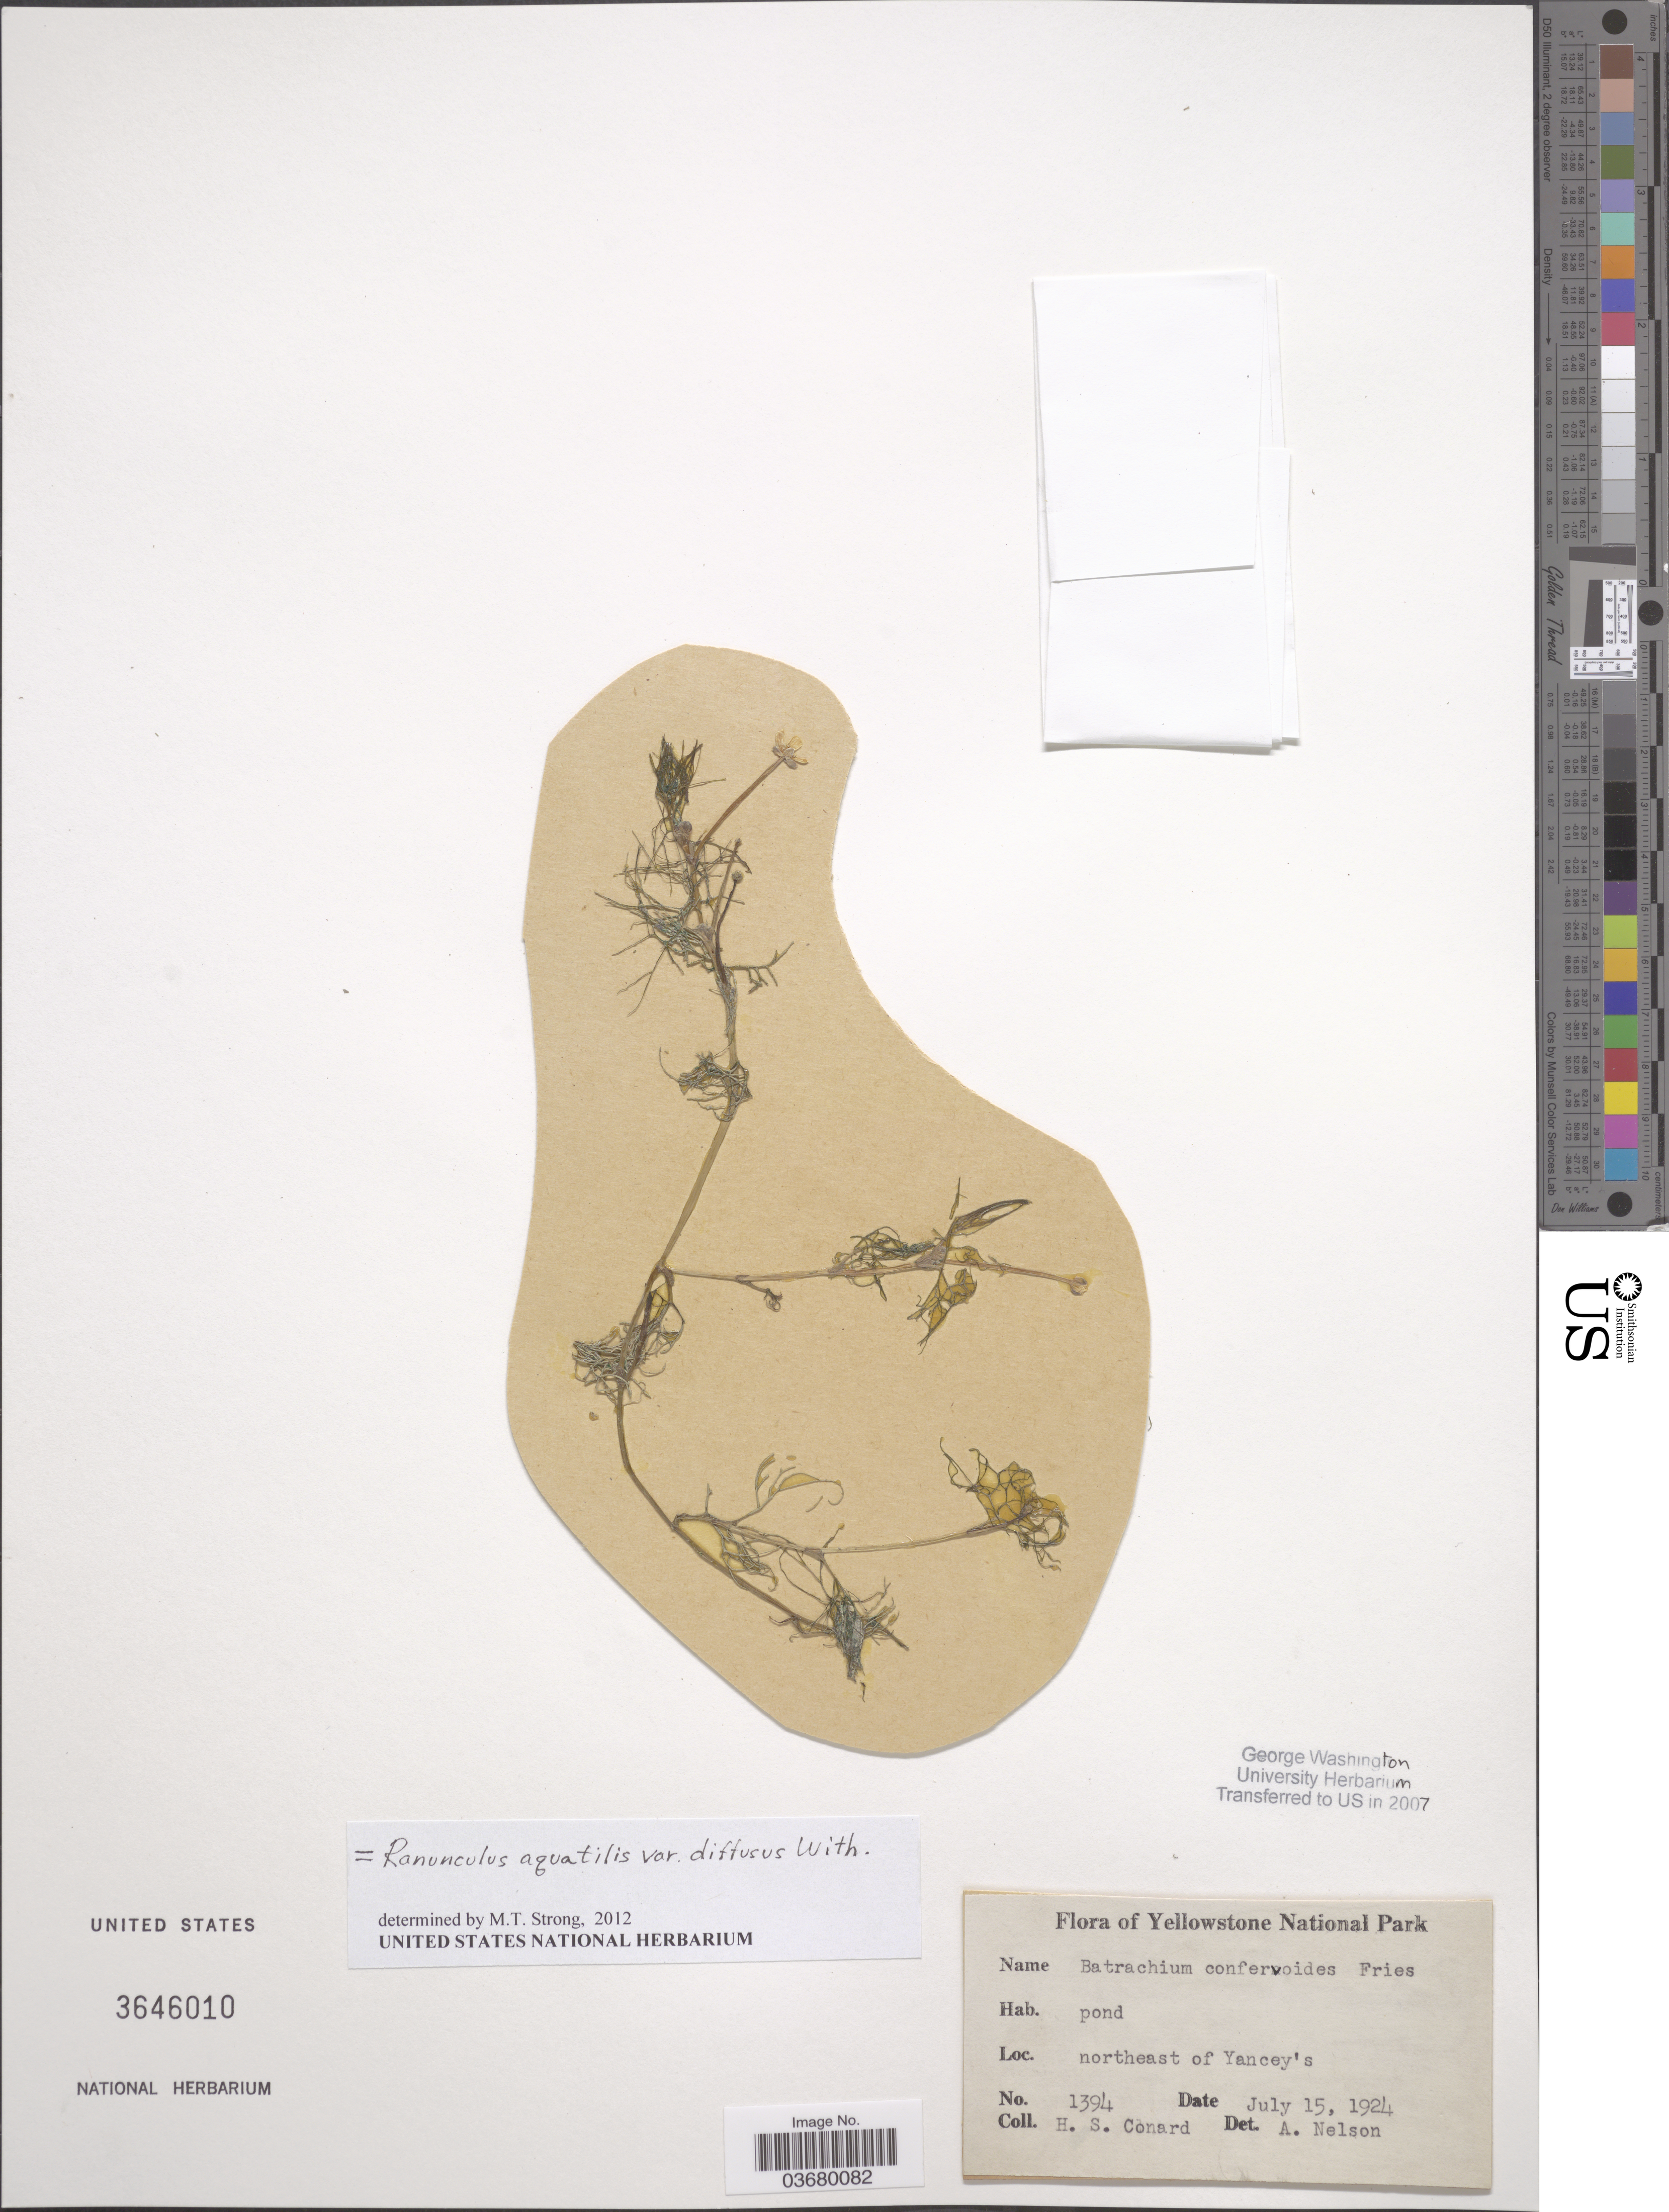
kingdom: Plantae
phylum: Tracheophyta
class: Magnoliopsida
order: Ranunculales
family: Ranunculaceae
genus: Ranunculus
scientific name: Ranunculus trichophyllus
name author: Chaix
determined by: Strong, Mark T., (BOT), Smithsonian Institution - National Museum of Natural History (UNITED STATES)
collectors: H. S. Conard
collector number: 1394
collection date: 1924-07-15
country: United States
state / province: Wyoming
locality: Yellowstone National Park. Northeast of Yancey's.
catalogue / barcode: US 3646010